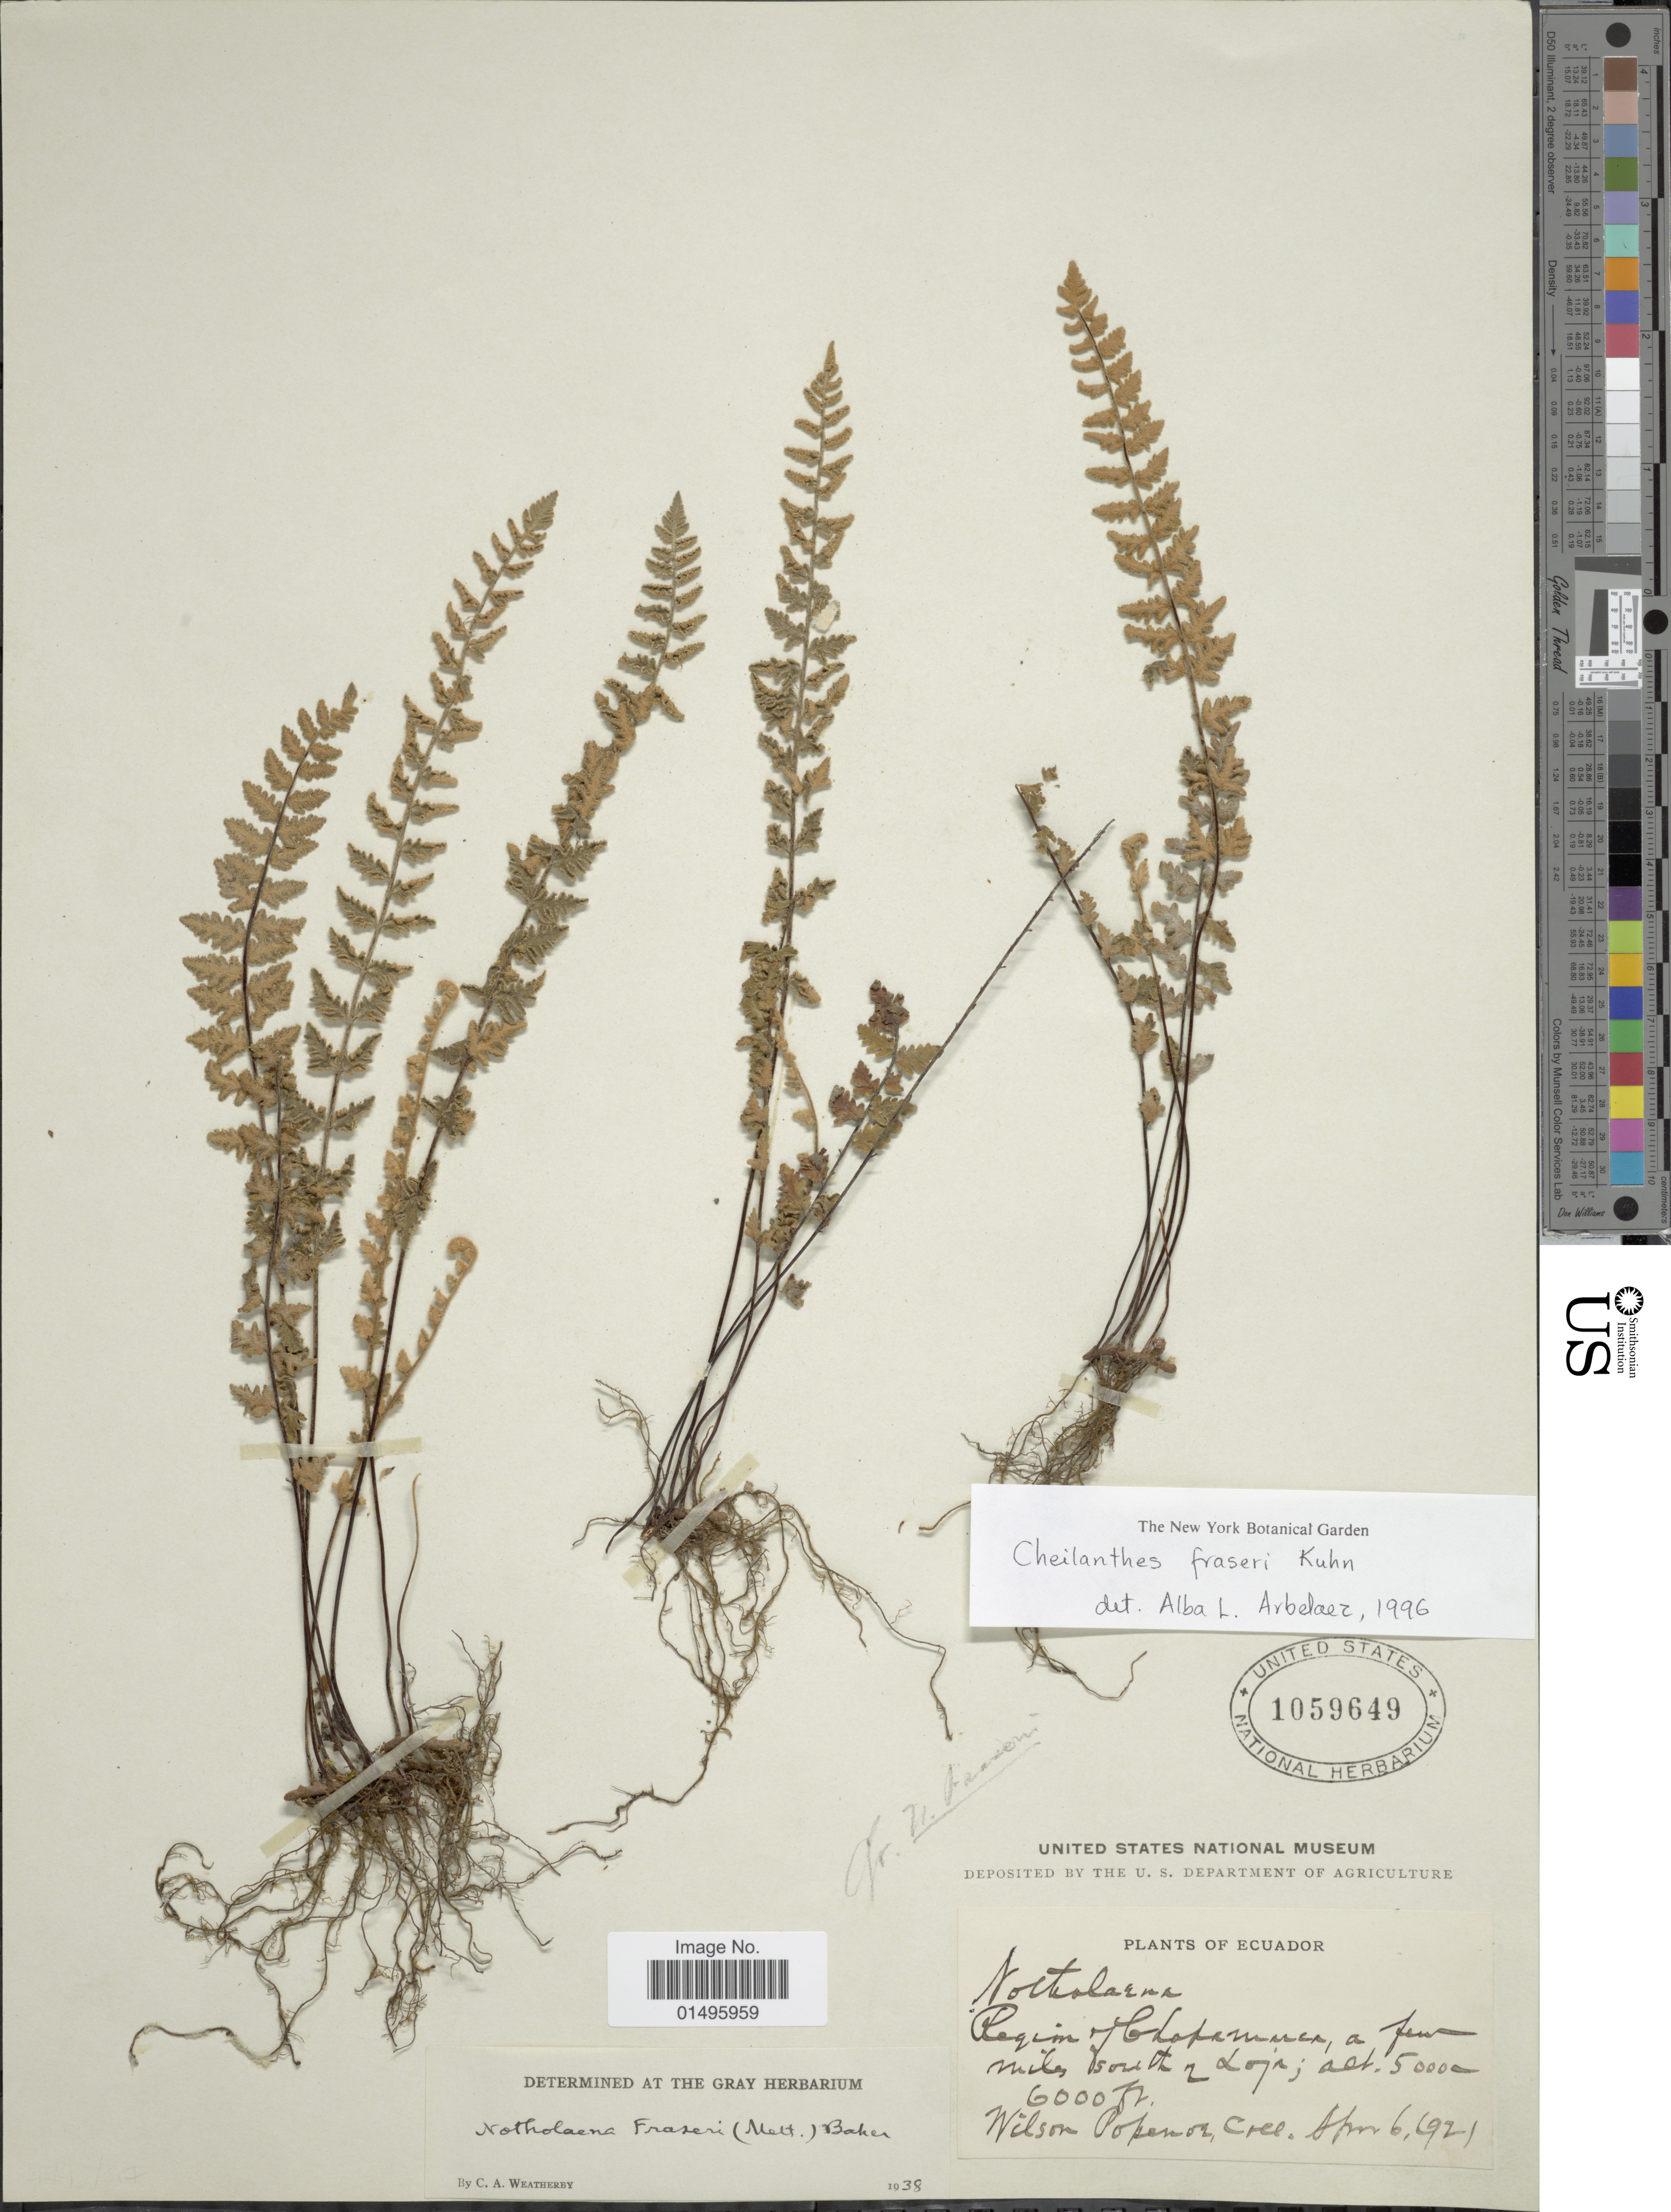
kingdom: Plantae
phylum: Tracheophyta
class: Polypodiopsida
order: Polypodiales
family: Pteridaceae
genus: Notholaena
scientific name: Notholaena fraseri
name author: (Mett.) Baker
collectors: W. Popenoe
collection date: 1921-04-06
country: Ecuador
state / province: Loja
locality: Ecuador, region of Ghofamuca, a few mile south of Loja.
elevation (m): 1524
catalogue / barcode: US 1059649